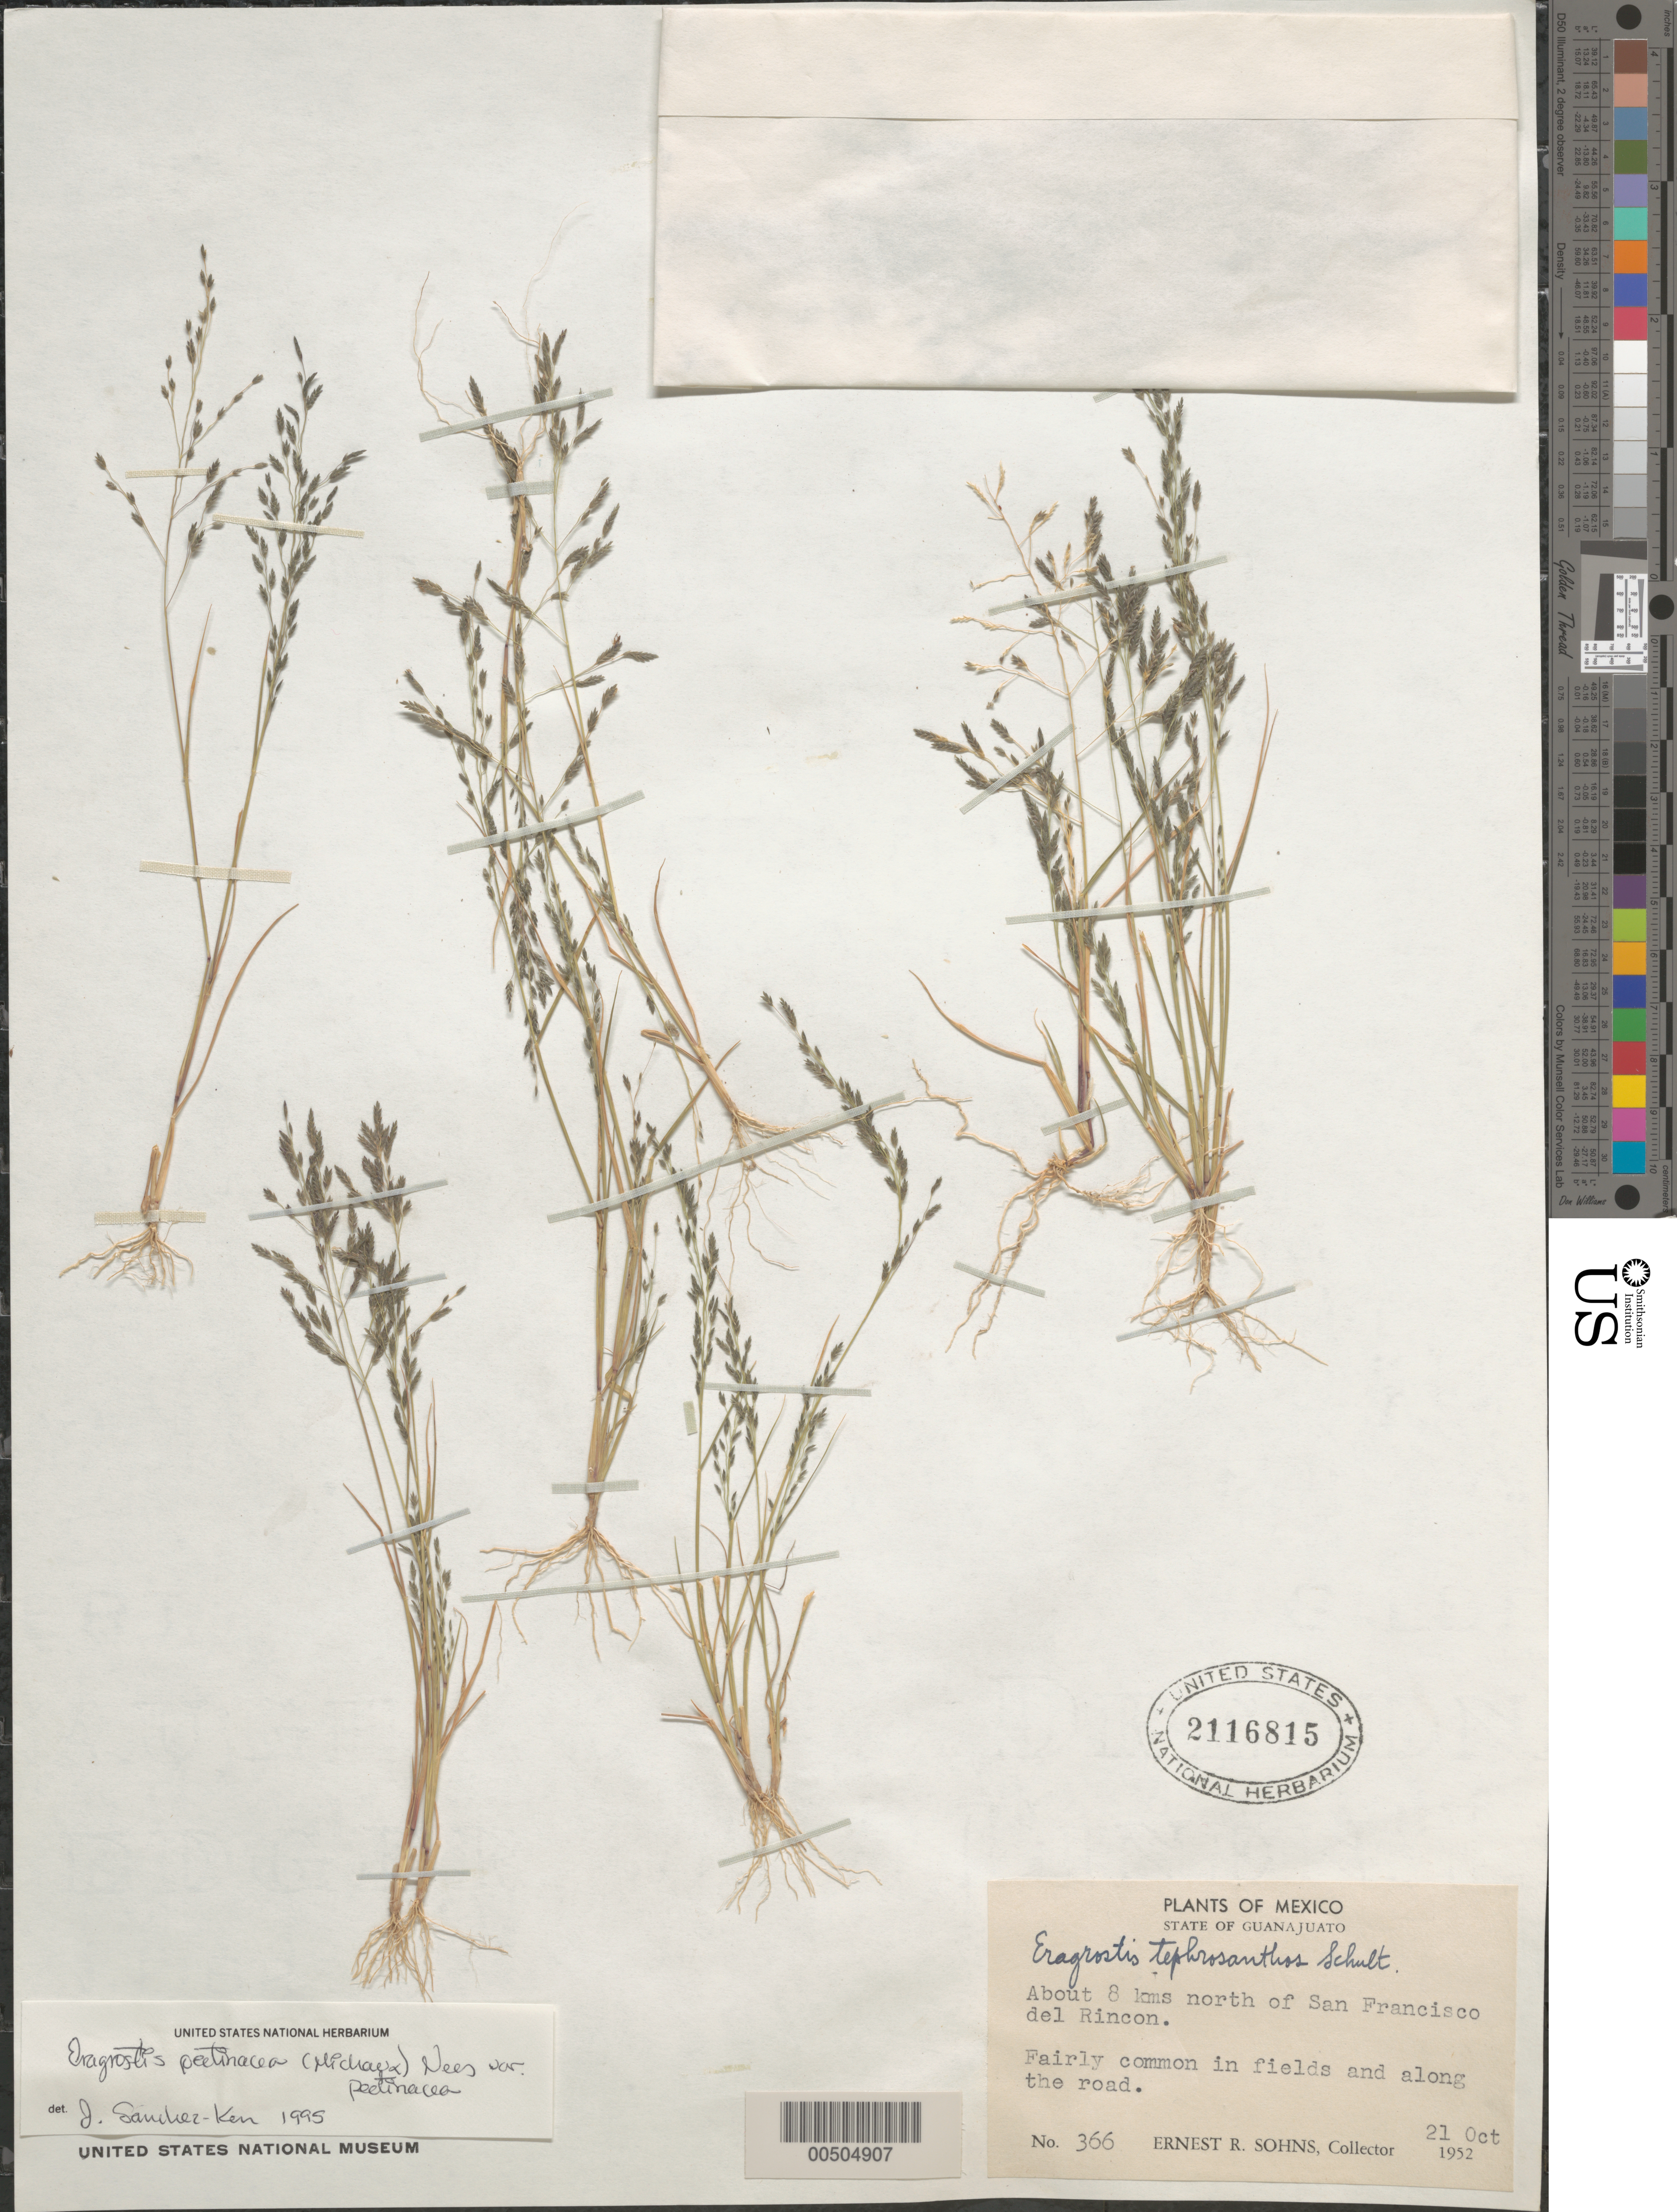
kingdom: Plantae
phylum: Tracheophyta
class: Liliopsida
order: Poales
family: Poaceae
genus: Eragrostis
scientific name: Eragrostis pectinacea var. pectinacea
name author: (Michx.) Nees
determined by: Sánchez-Ken, J. G.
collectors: E. R. Sohns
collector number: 366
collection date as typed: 21 Oct 1952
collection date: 1952-10-21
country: Mexico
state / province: Guanajuato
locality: About 8 km N of San Francisco del Rincon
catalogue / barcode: US 2116815